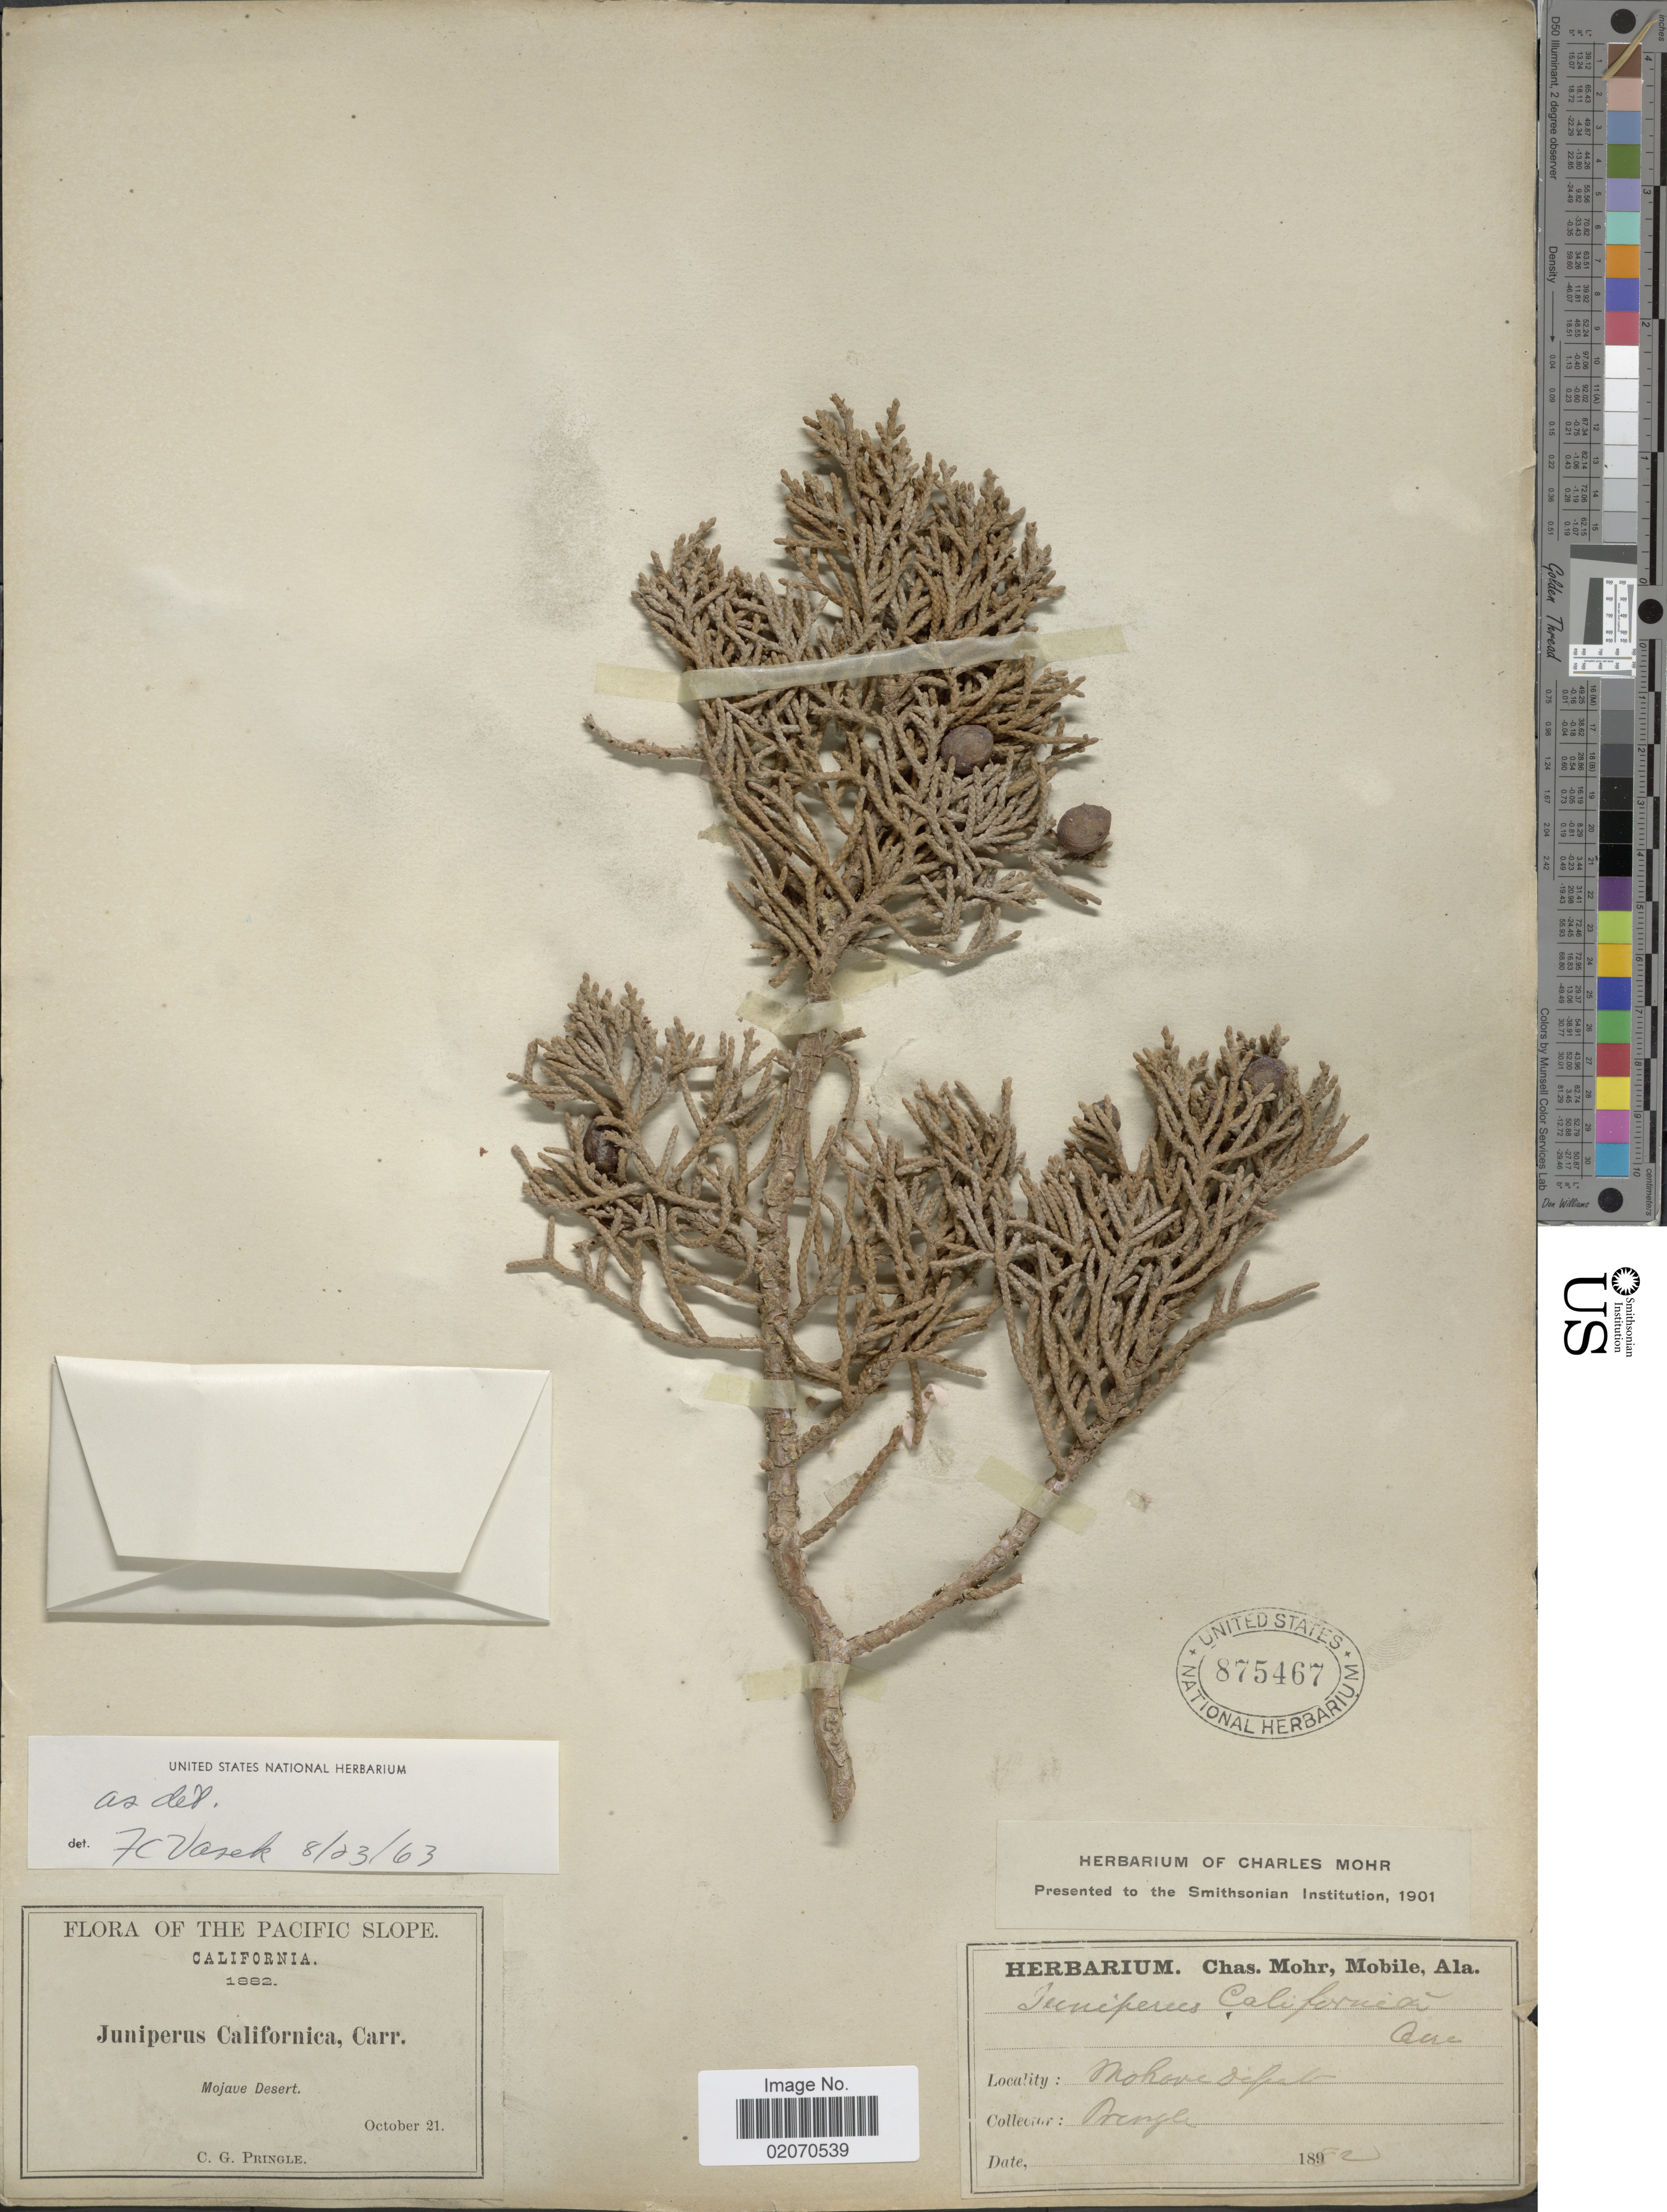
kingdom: Plantae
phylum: Tracheophyta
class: Pinopsida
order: Pinales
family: Cupressaceae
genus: Juniperus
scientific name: Juniperus californica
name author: Carrière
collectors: C. G. Pringle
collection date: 1882-10-21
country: United States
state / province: California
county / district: San Bernardino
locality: Pacific Slope, Mojave Desert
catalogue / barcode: US 875467